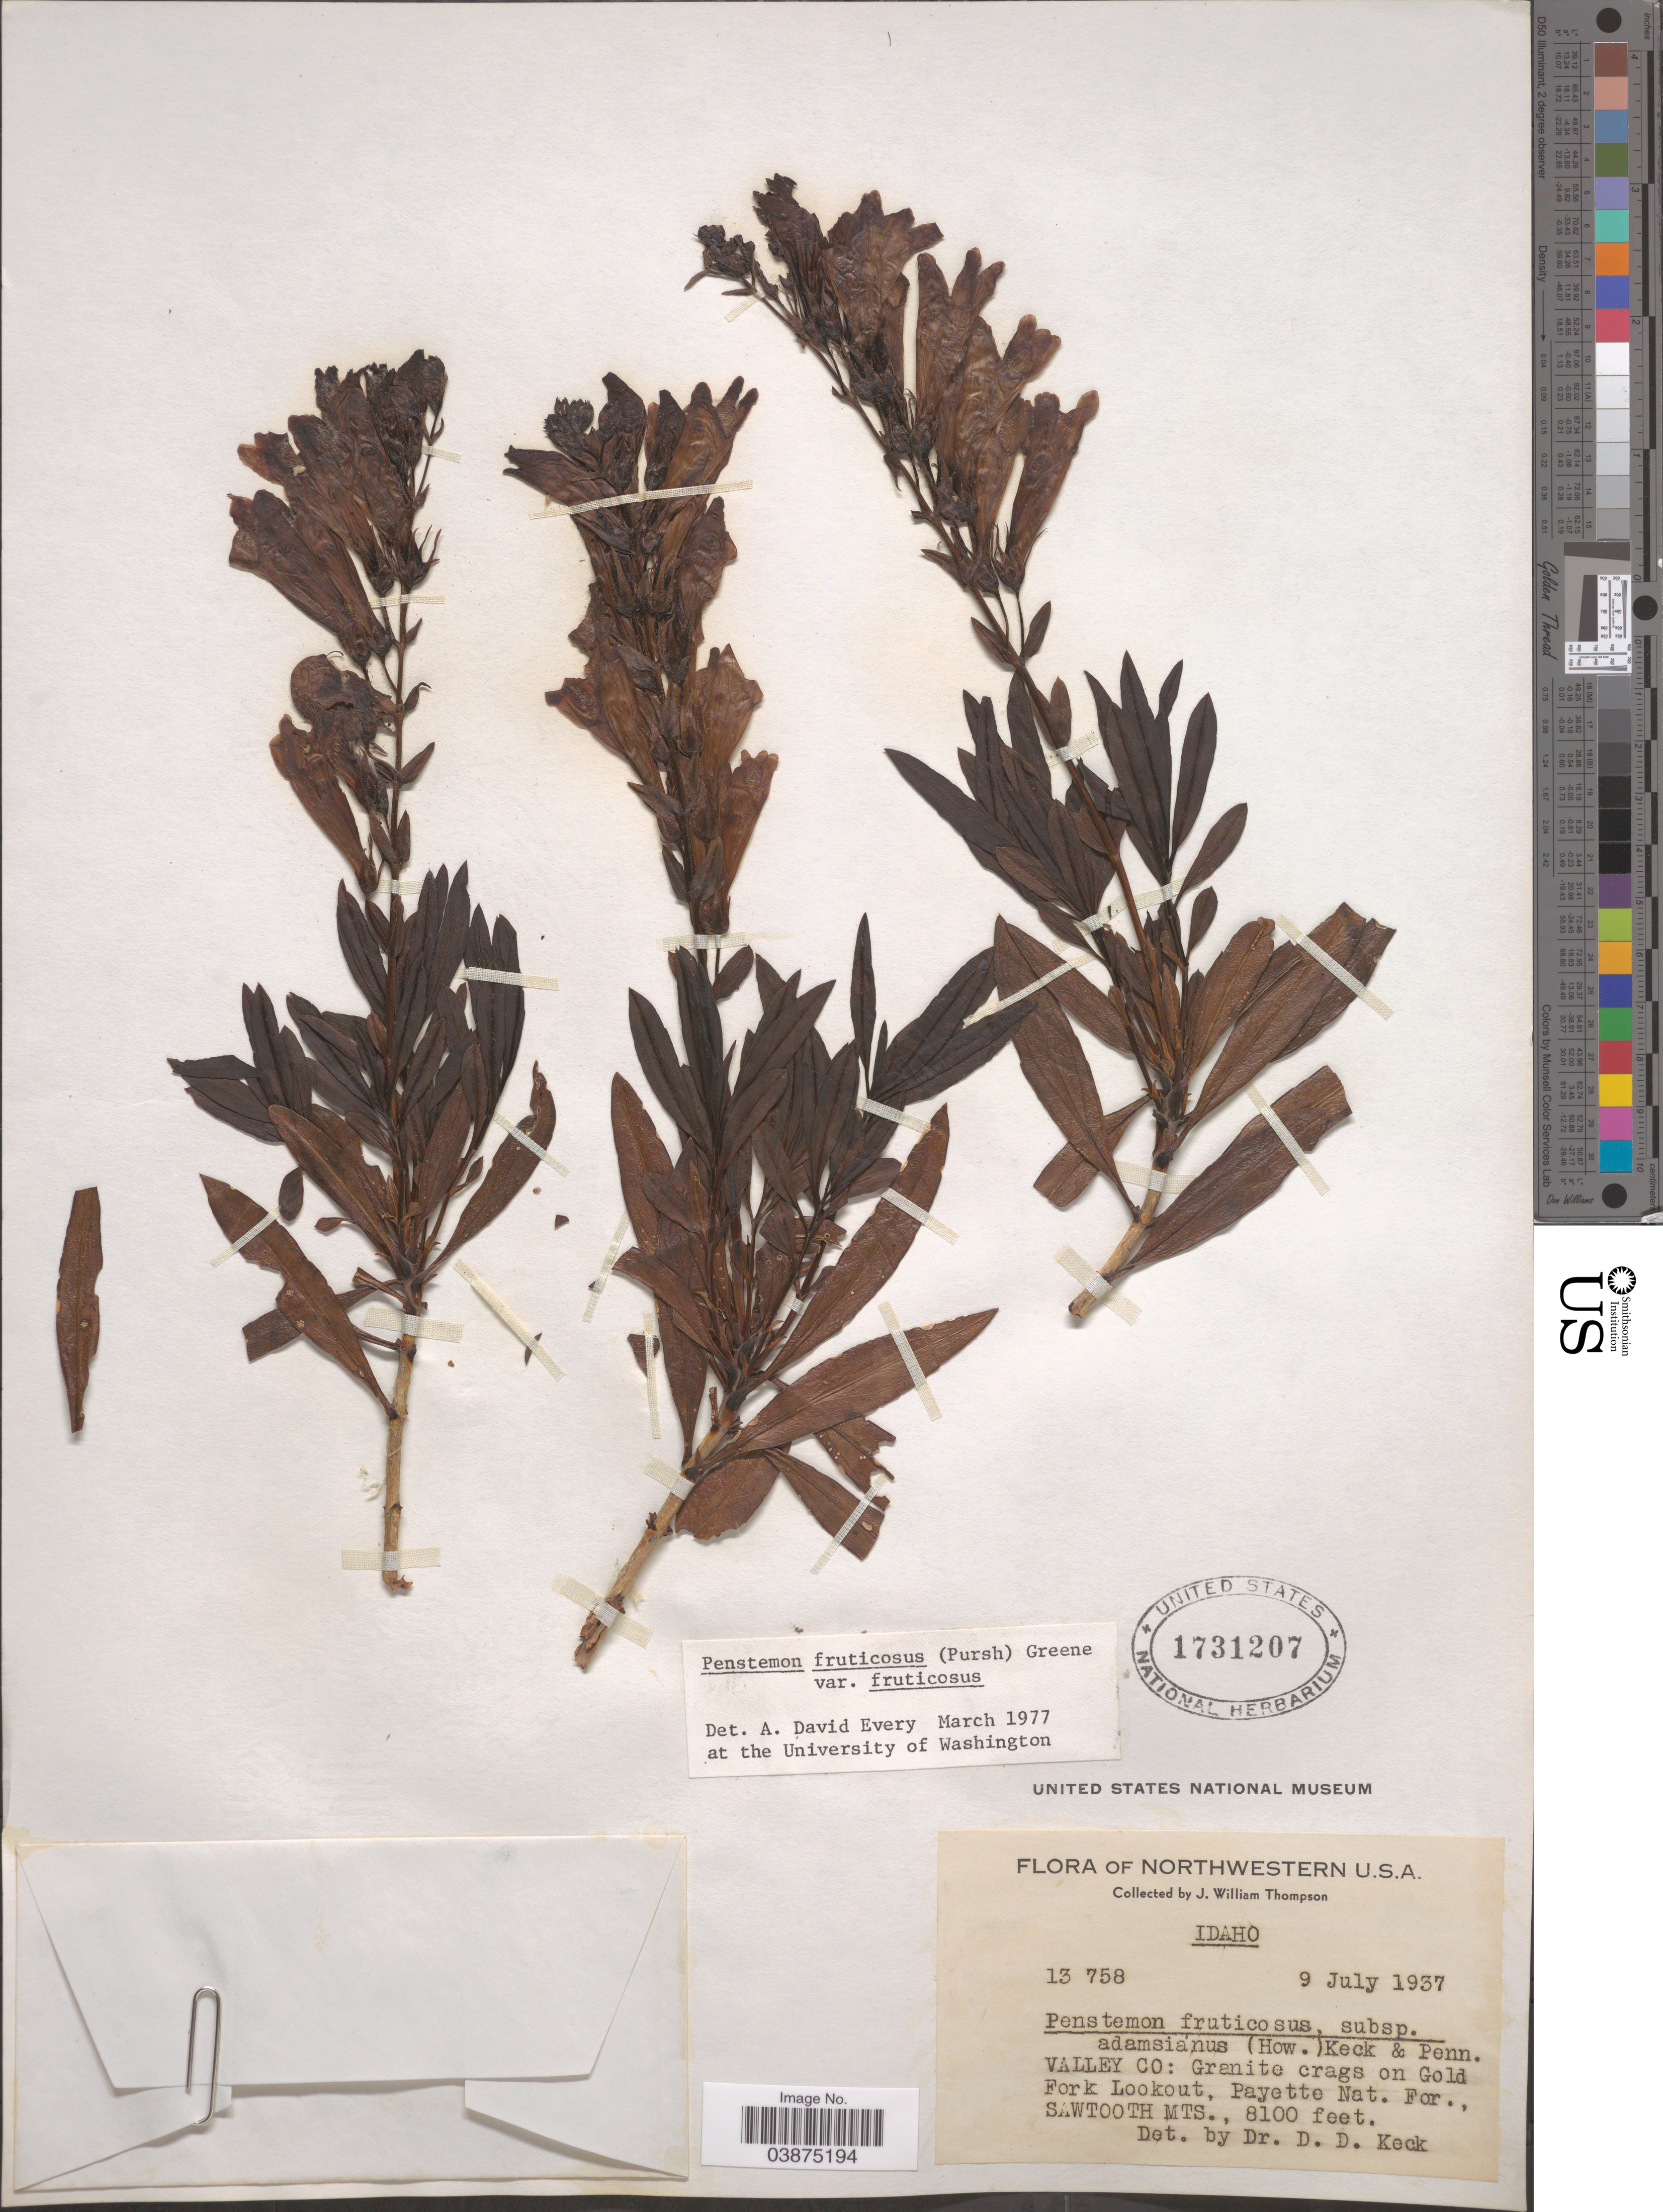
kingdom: Plantae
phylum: Tracheophyta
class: Magnoliopsida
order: Lamiales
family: Plantaginaceae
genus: Penstemon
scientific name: Penstemon fruticosus var. fruticosus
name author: (Pursh) Greene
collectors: J. W. Thompson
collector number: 13758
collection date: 1937-07-09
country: United States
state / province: Idaho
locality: Valley Co: on Gold Fork Lookout, Payette Nat. For., Sawtooth Mts.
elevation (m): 2469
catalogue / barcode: US 1731207